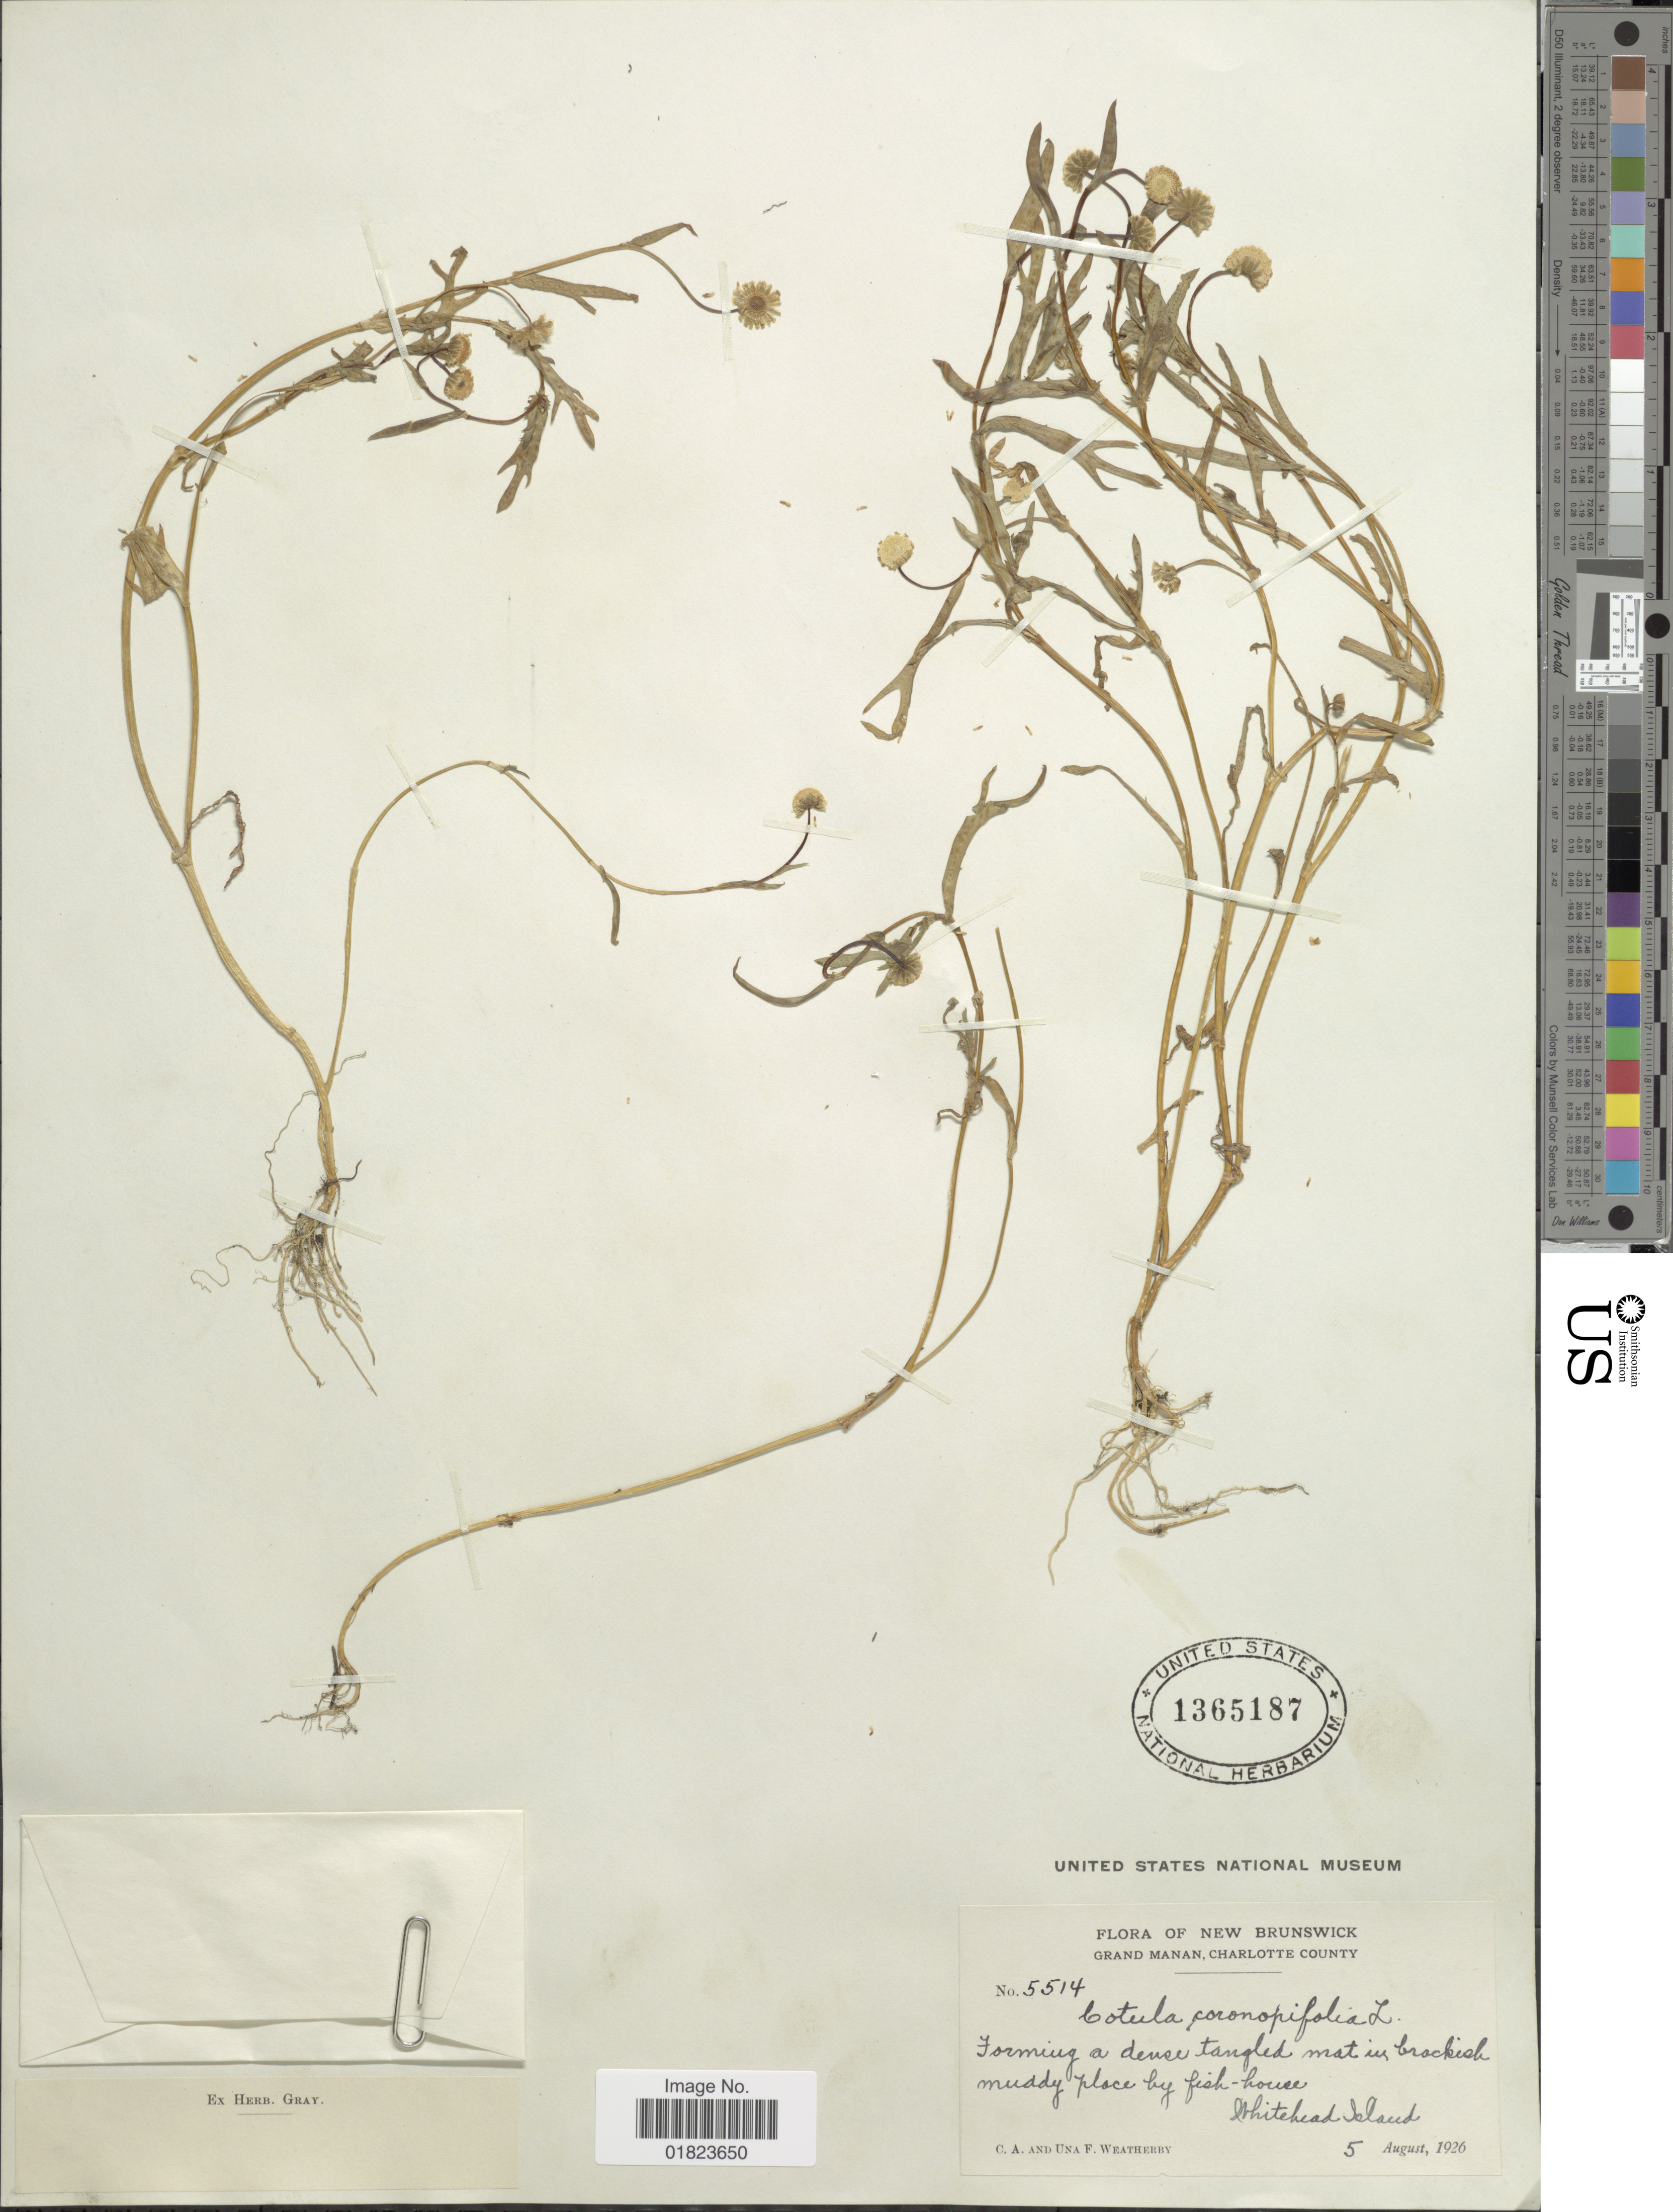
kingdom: Plantae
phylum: Tracheophyta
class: Magnoliopsida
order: Asterales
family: Asteraceae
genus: Cotula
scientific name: Cotula coronopifolia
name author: L.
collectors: C. A. Weatherby & U. Weatherby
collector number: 5514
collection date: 1926-08-05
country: Canada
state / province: New Brunswick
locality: New Brunswick, Whitehead Island. Grand Manan, Charlotte County.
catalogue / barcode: US 1365187